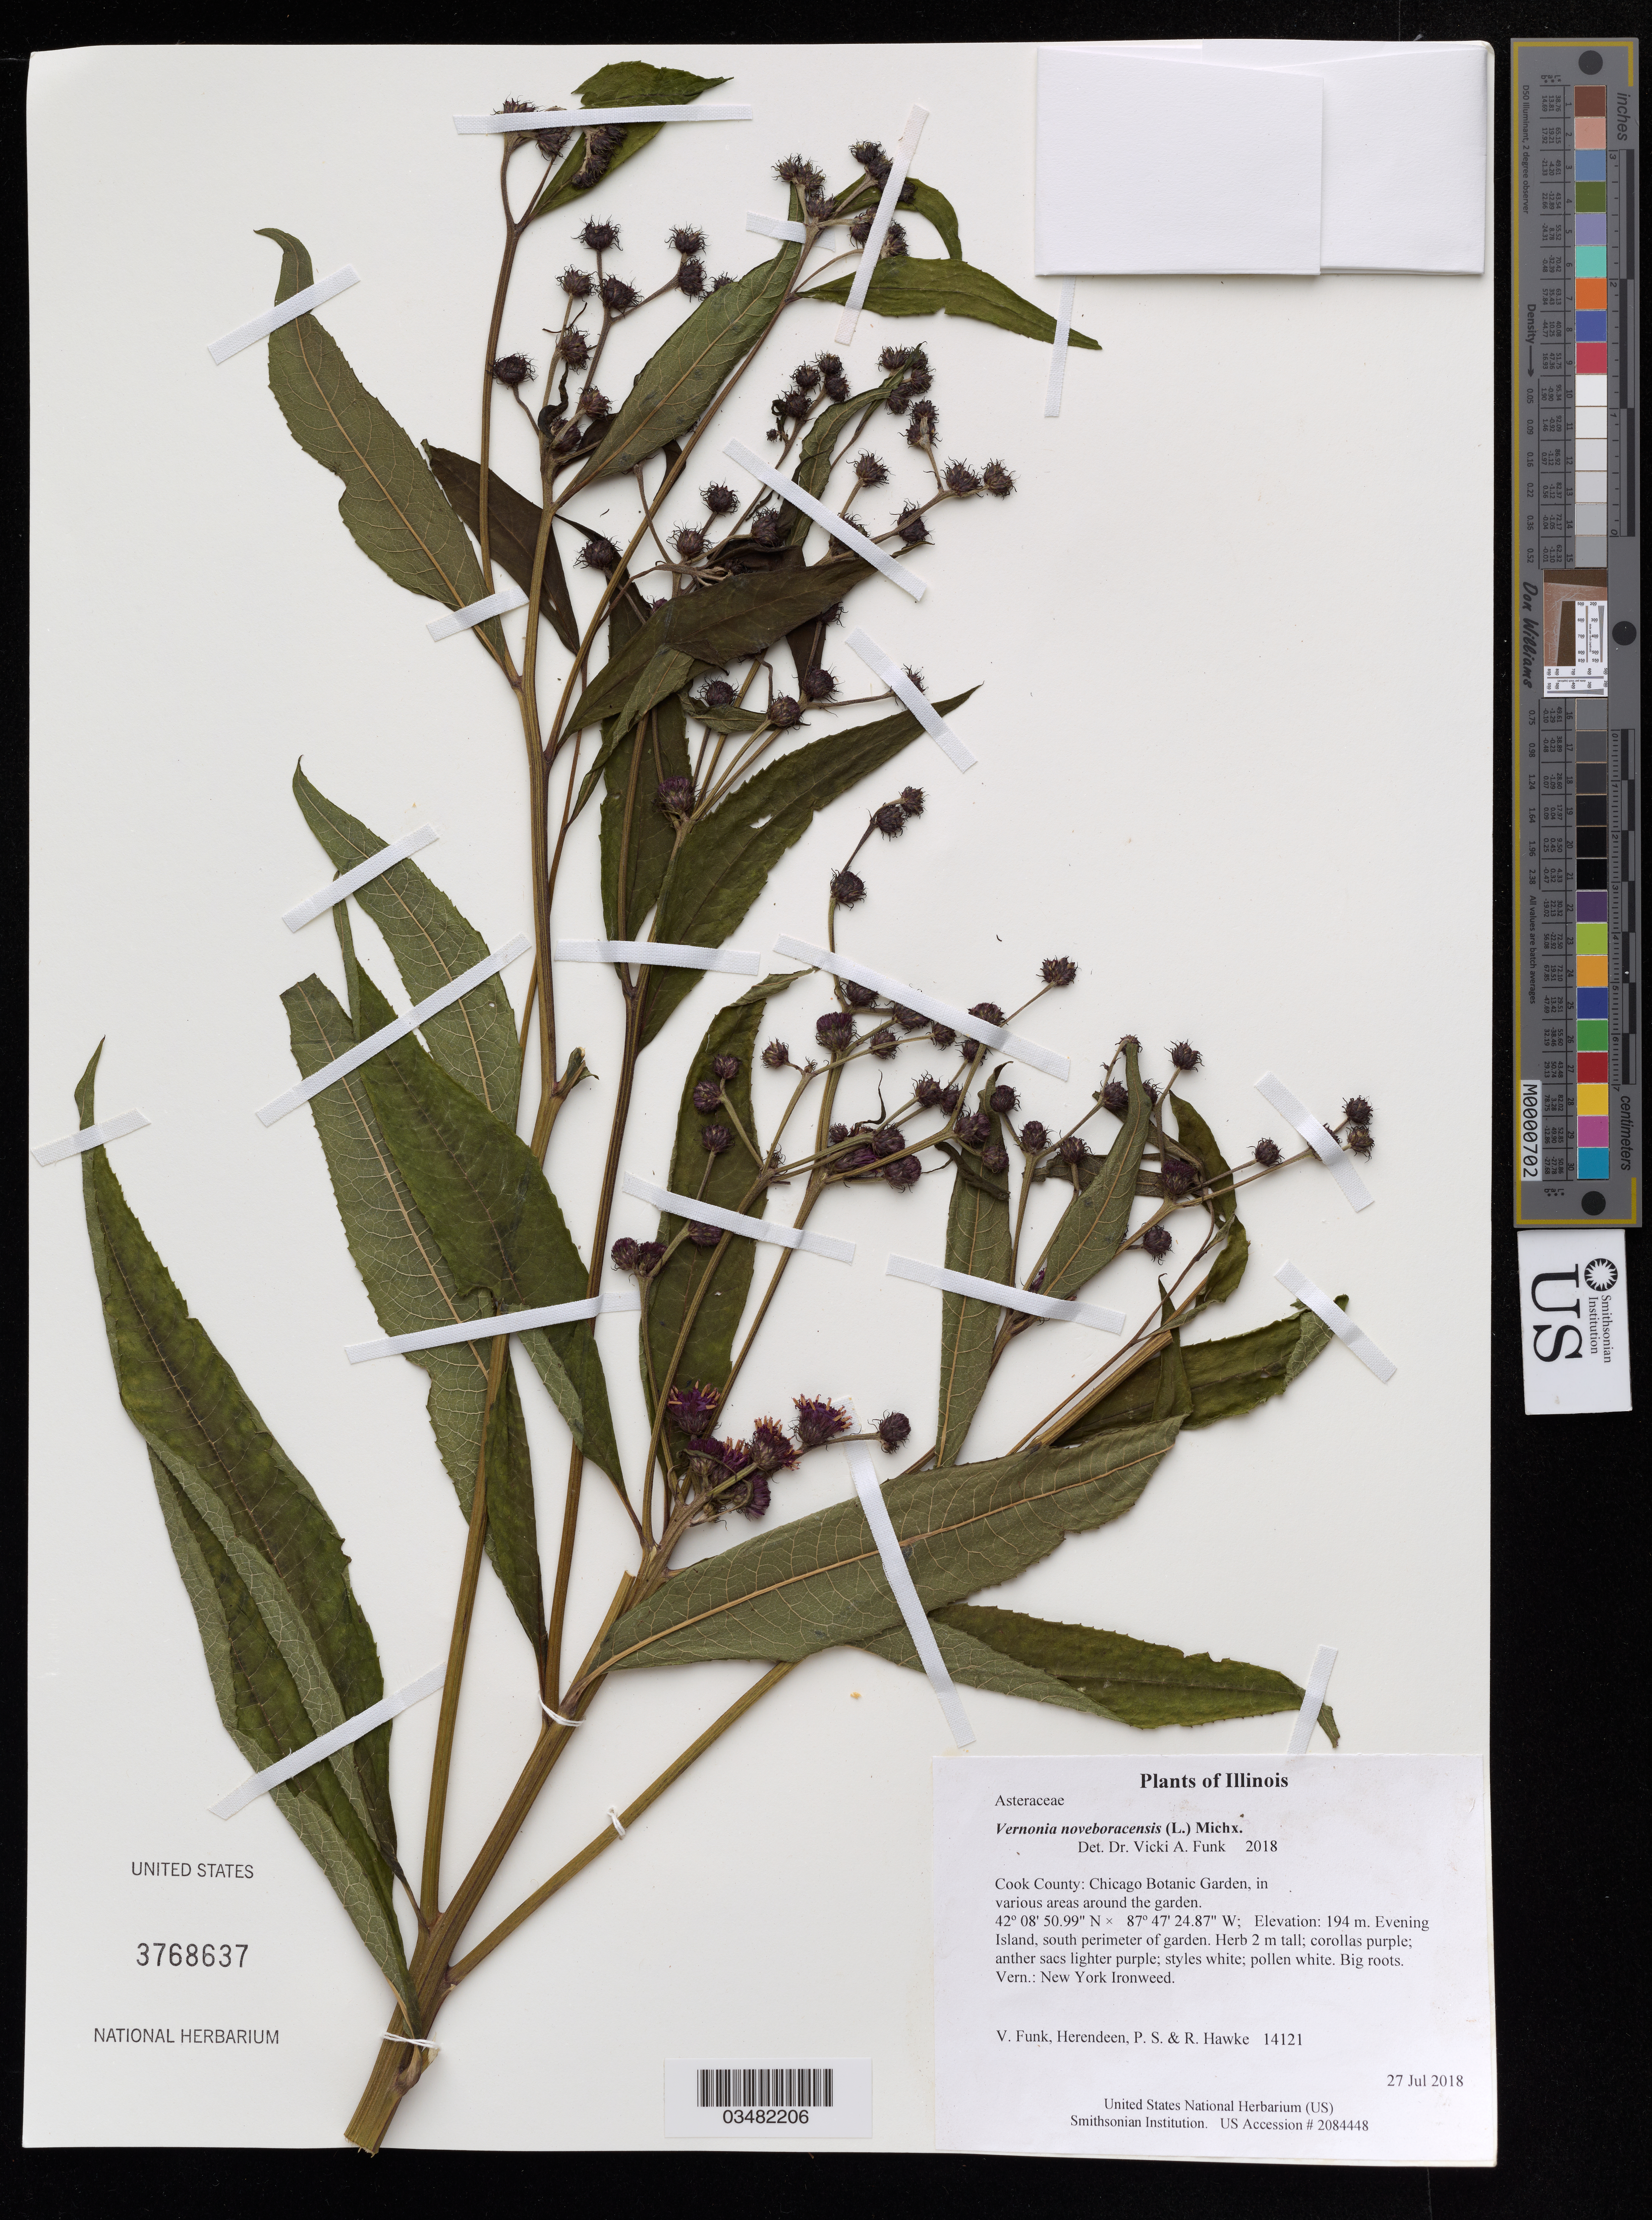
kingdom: Plantae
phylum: Tracheophyta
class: Magnoliopsida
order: Asterales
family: Asteraceae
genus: Vernonia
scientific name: Vernonia noveboracensis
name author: (L.) Michx.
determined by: Funk, Vicki A., (BOT), Smithsonian Institution - National Museum of Natural History (UNITED STATES)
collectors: Herendeen, P. S. & R. Hawke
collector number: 14121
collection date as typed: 27 Jul 2018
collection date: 2018-07-27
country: United States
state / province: Illinois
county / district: Cook County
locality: Chicago Botanic Garden, in various areas around the garden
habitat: Evening Island, south perimeter of garden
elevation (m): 194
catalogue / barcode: US 3768637